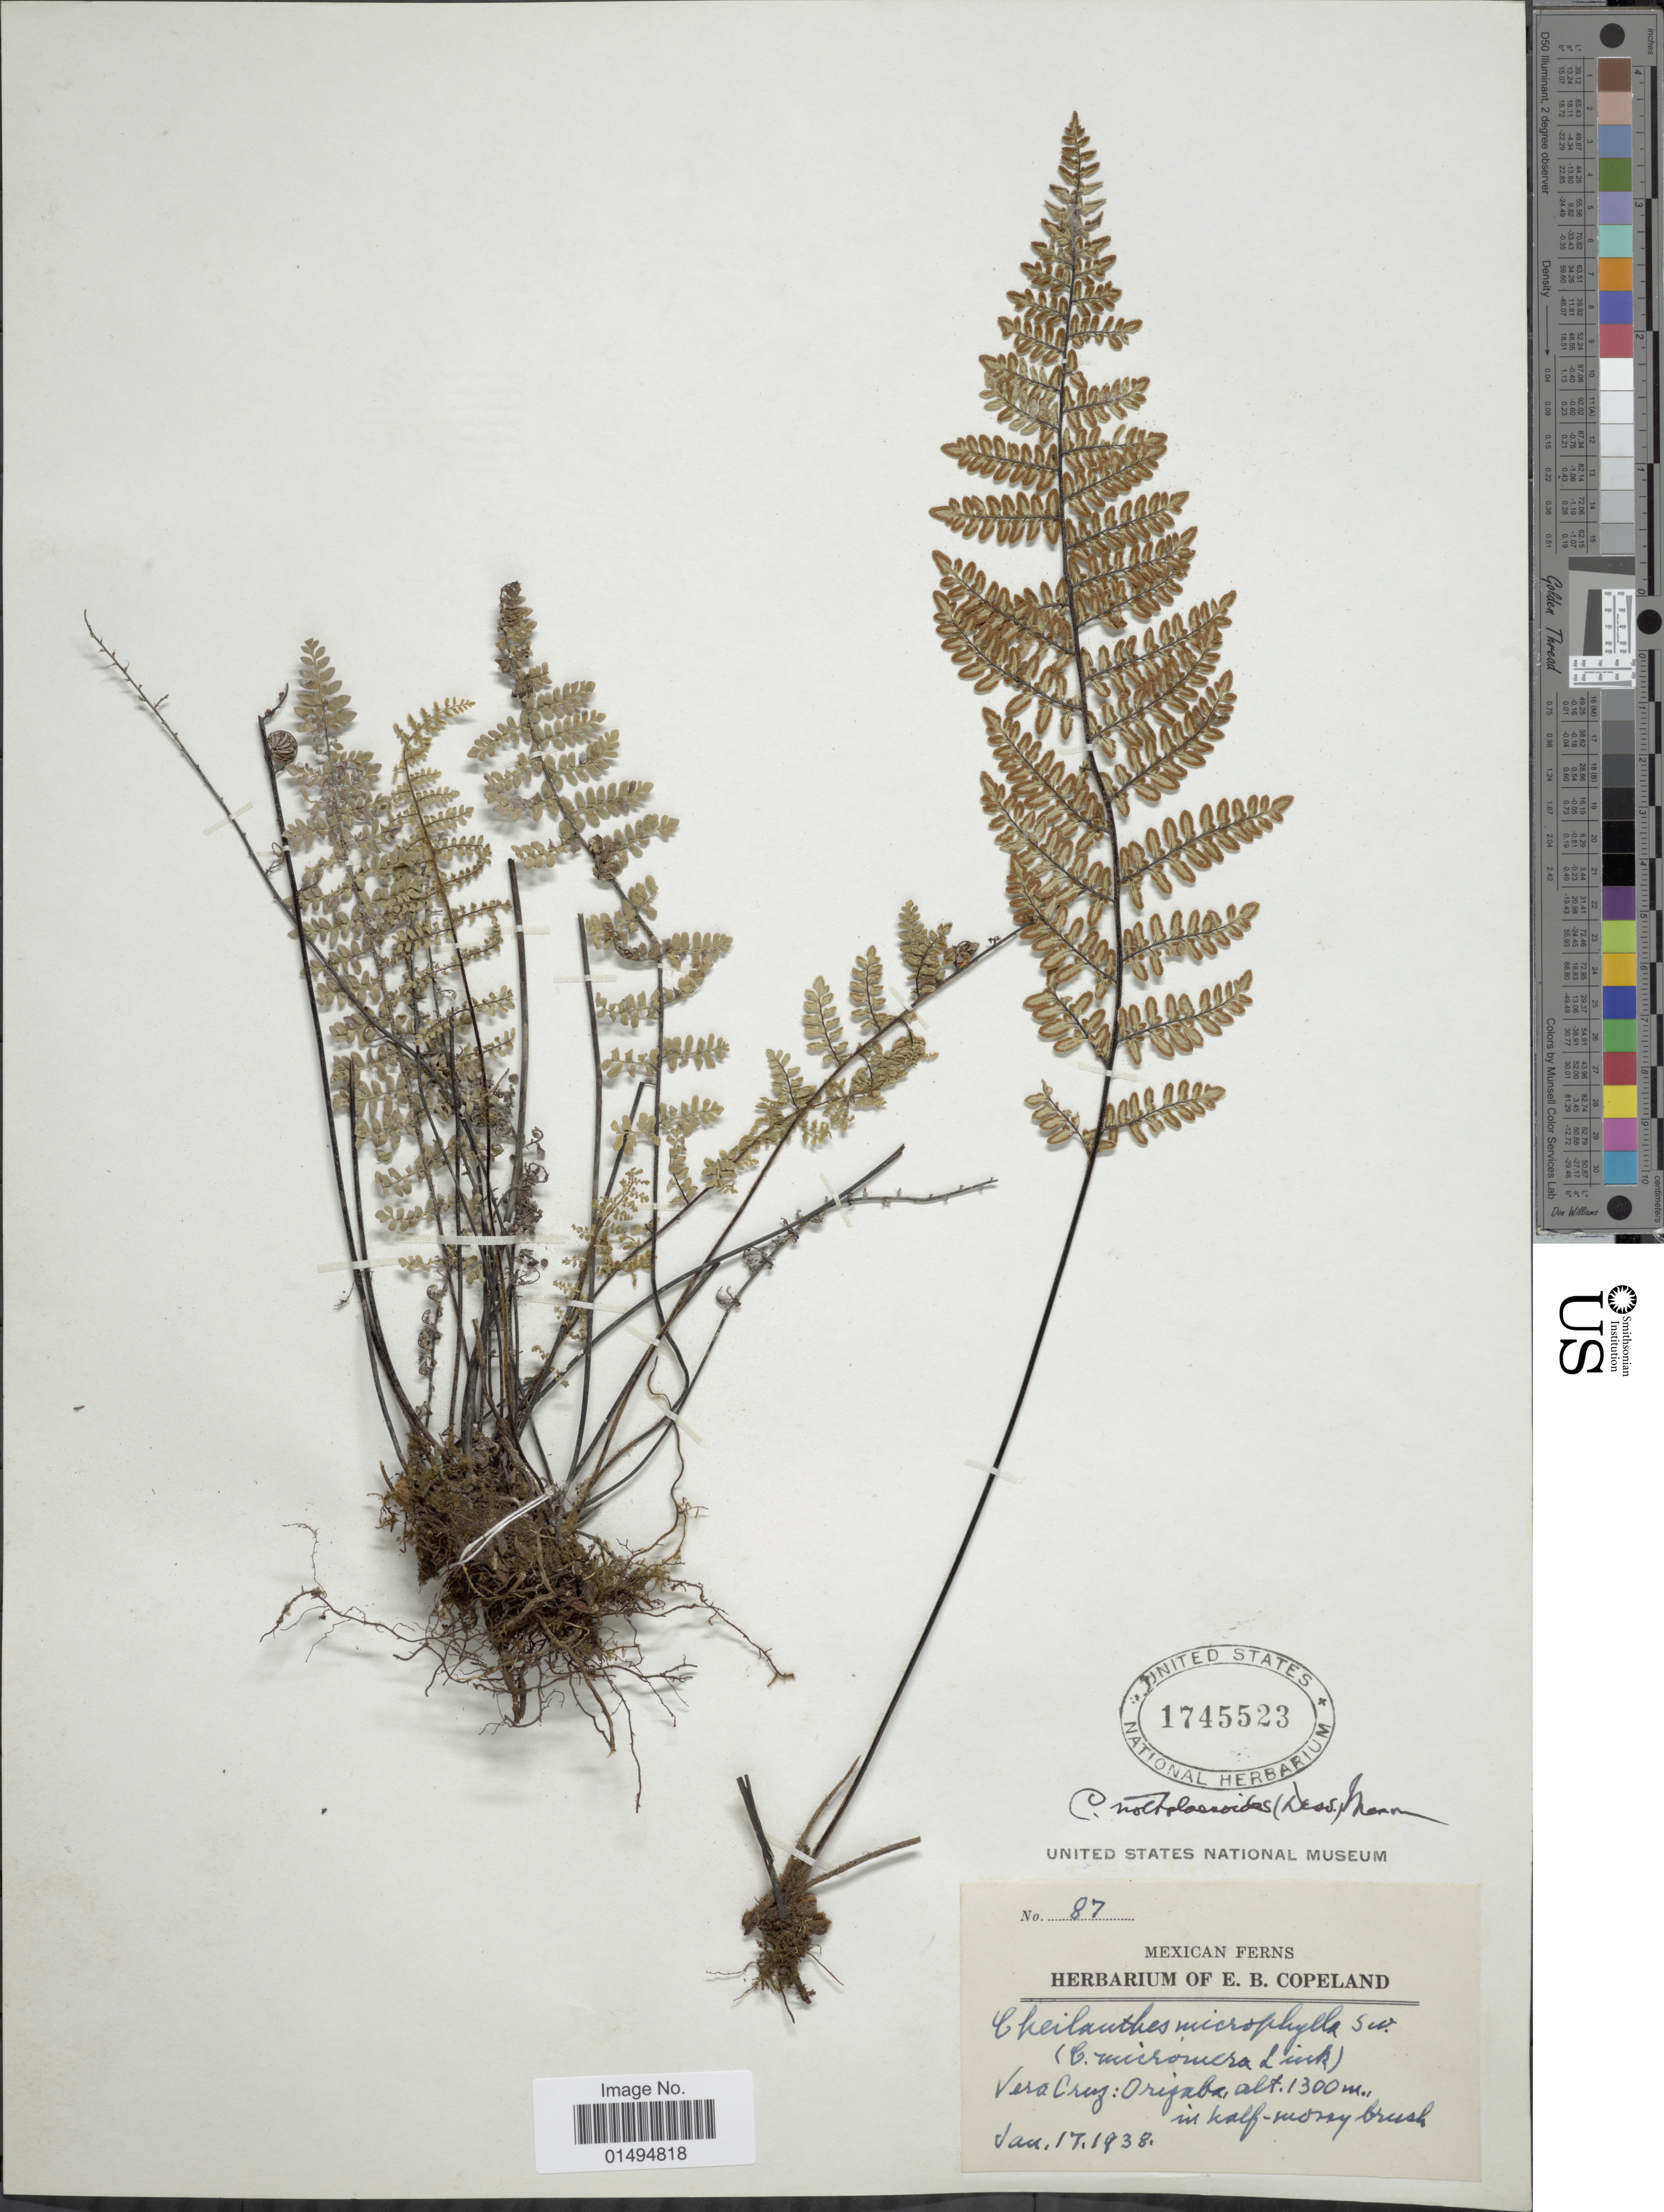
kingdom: Plantae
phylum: Tracheophyta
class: Polypodiopsida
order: Polypodiales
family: Pteridaceae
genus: Myriopteris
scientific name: Myriopteris notholaenoides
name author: (Desv.) Grusz & Windham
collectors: ex herb. E. B. Copeland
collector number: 87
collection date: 1938-01-17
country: Mexico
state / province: Veracruz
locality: Vera Cruz. Orizaba.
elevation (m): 1300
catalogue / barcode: US 1745523